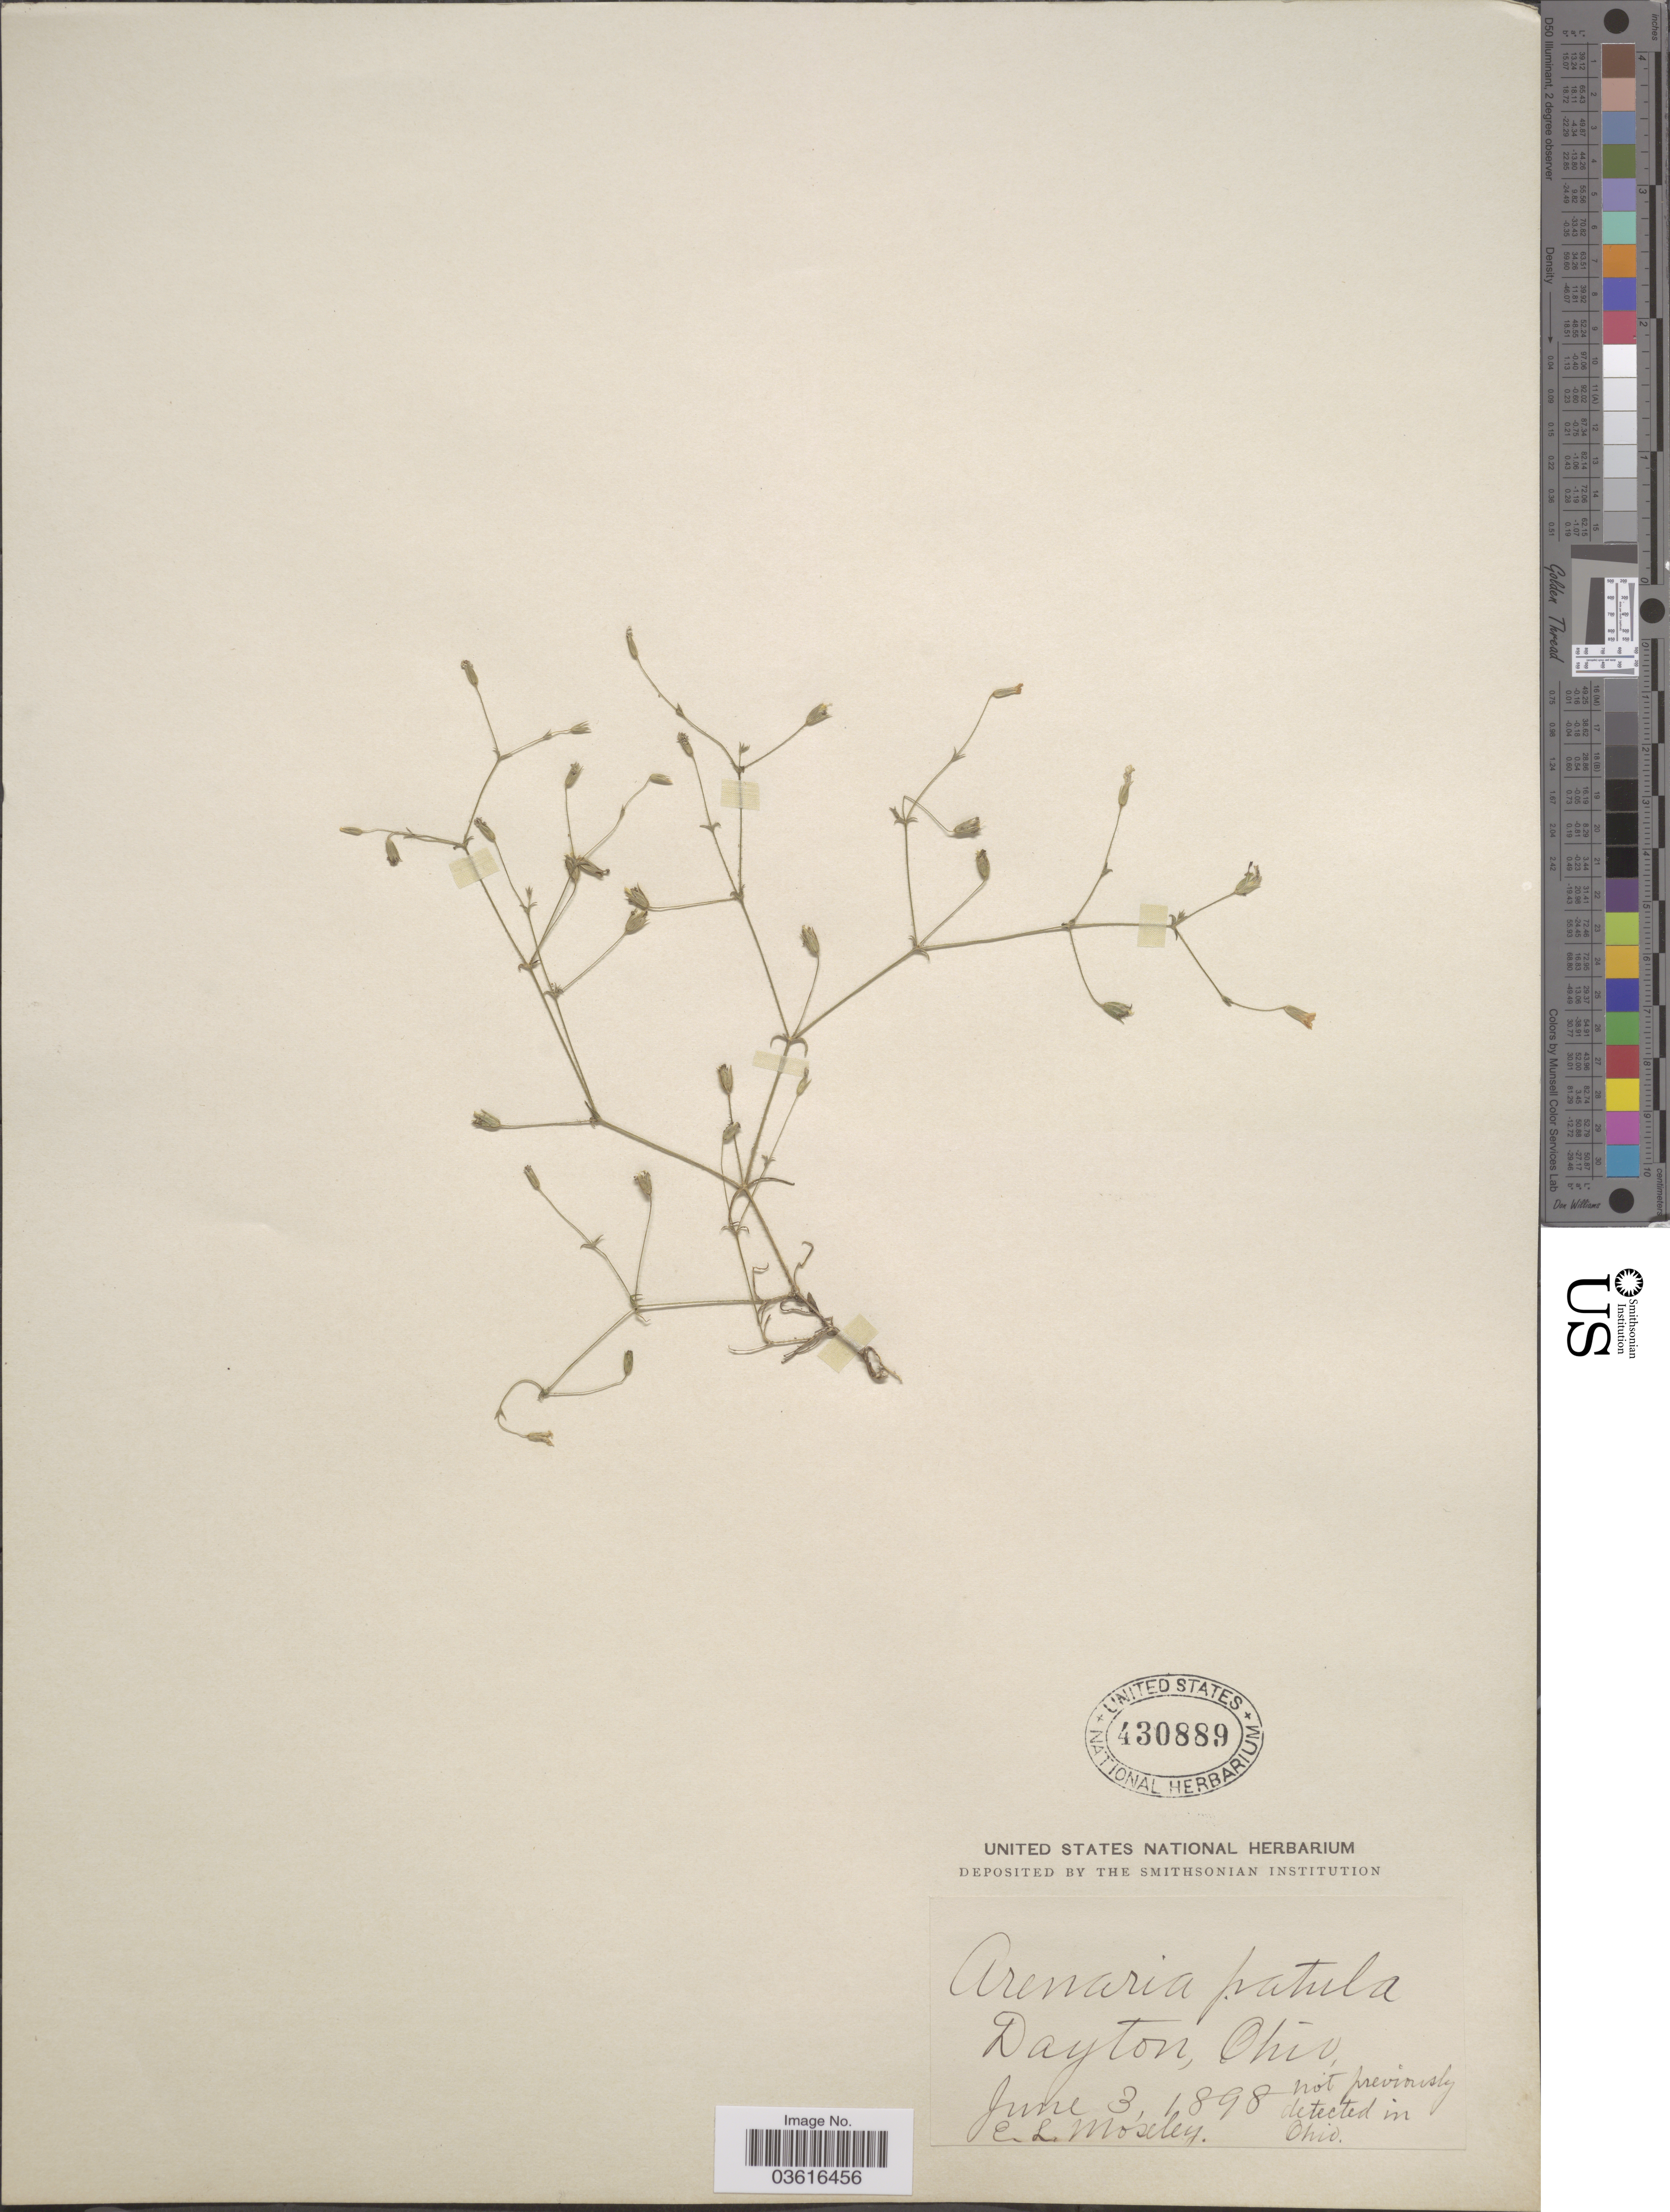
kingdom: Plantae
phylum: Tracheophyta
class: Magnoliopsida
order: Caryophyllales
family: Caryophyllaceae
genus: Minuartia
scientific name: Minuartia patula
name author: (Michx.) Mattf.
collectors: E. Moseley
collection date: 1898-06-03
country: United States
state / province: Ohio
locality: Dayton.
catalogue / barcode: US 430889